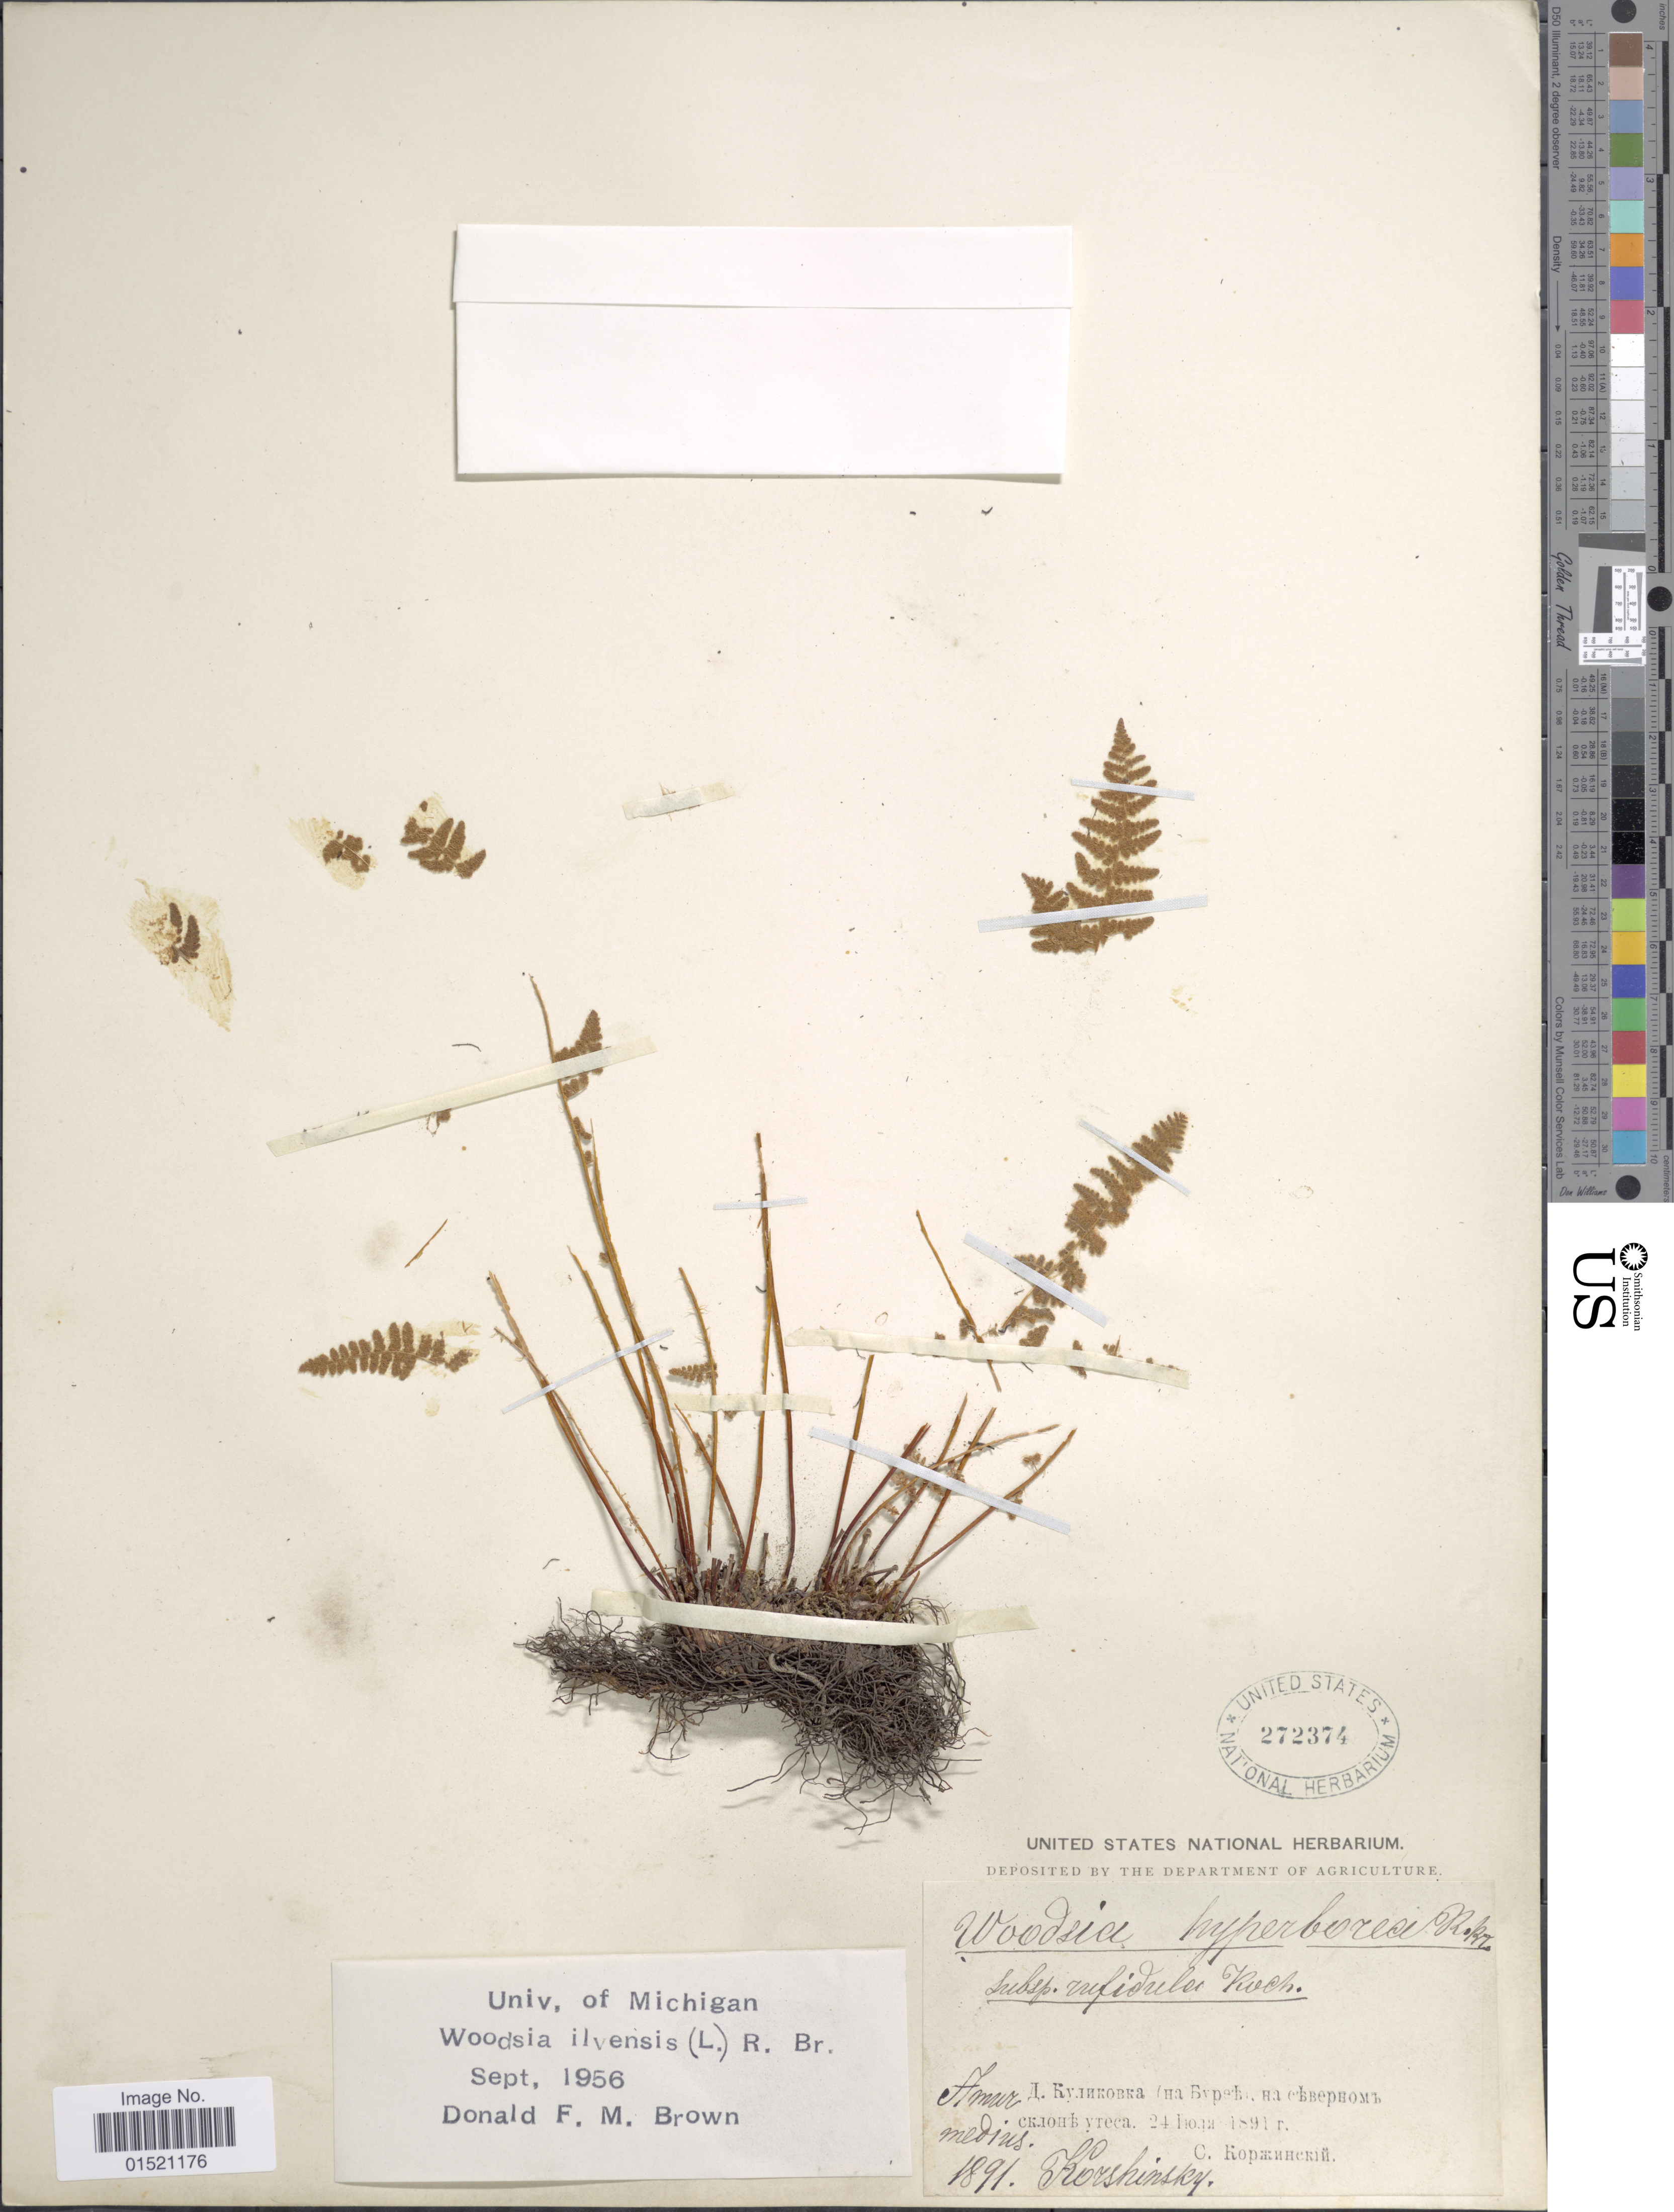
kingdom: Plantae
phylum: Tracheophyta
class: Polypodiopsida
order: Polypodiales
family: Woodsiaceae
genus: Woodsia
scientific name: Woodsia ilvensis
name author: (L.) R. Br.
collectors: S. I. Korshinsky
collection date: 1891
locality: Amur medius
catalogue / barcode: US 272374